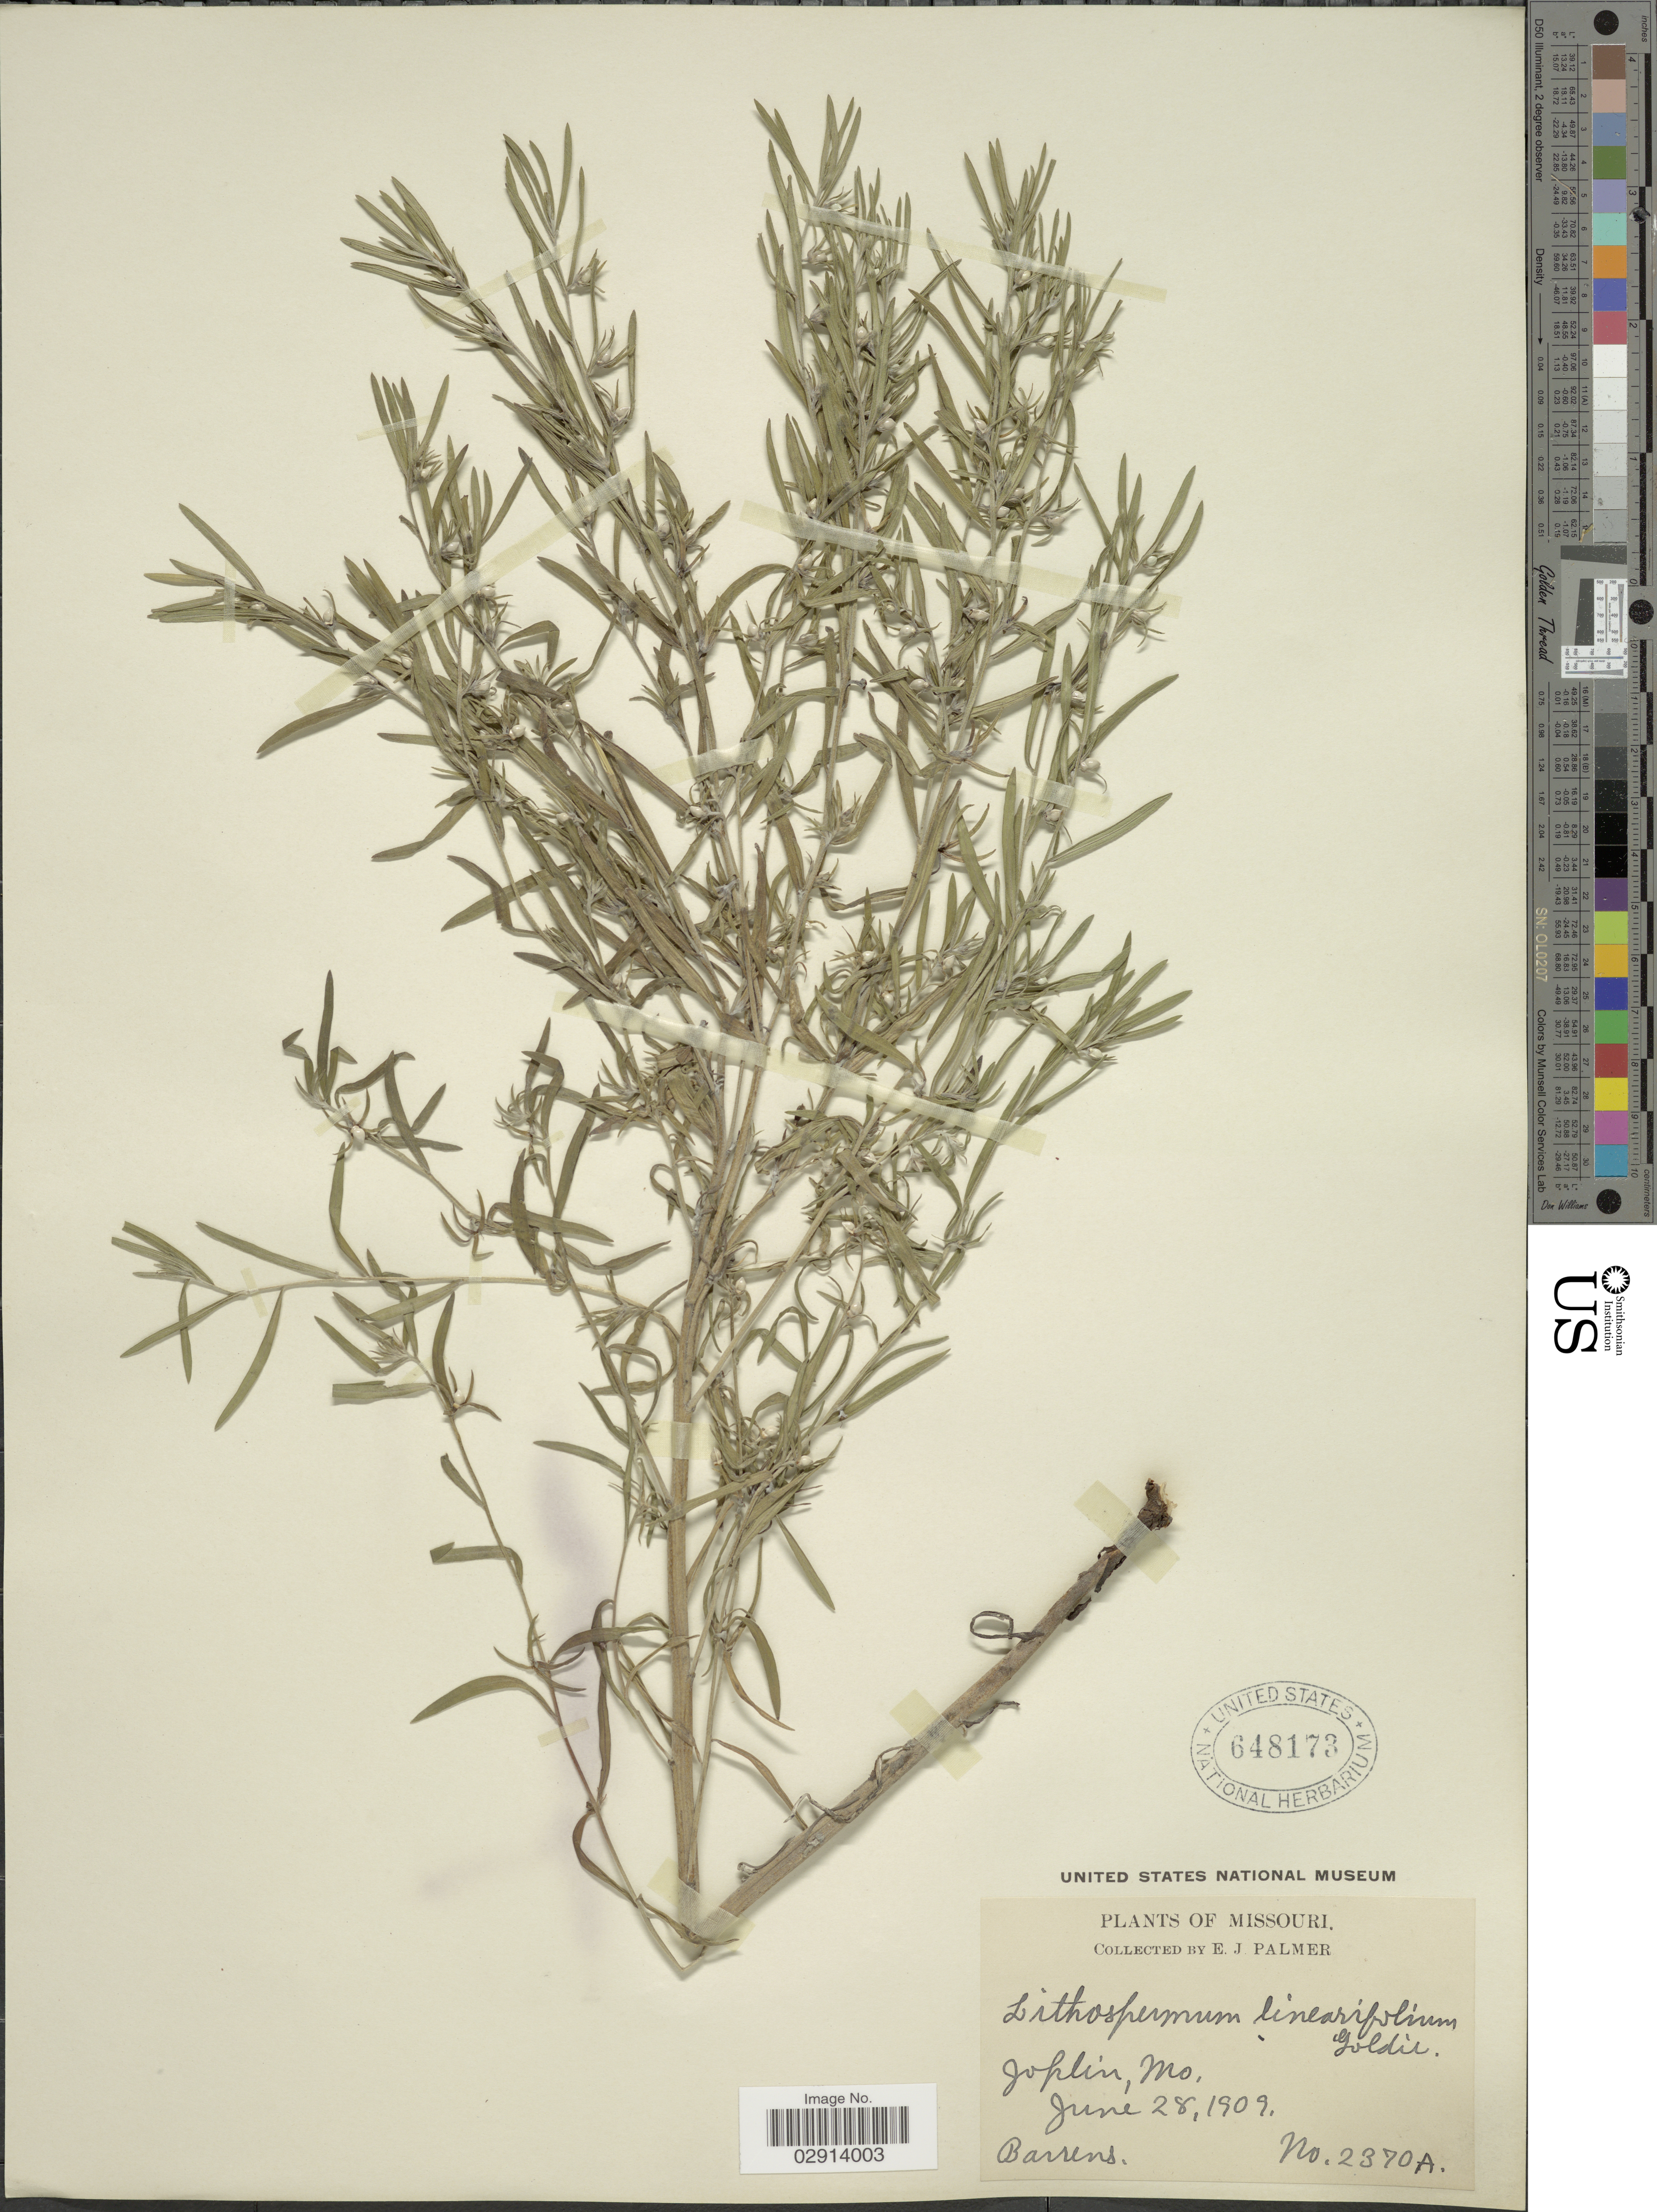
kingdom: Plantae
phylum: Tracheophyta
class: Magnoliopsida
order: Boraginales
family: Boraginaceae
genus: Lithospermum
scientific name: Lithospermum incisum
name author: Lehm.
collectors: E. J. Palmer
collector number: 2370A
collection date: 1909-06-28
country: United States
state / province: Missouri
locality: Joplin.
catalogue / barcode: US 648173